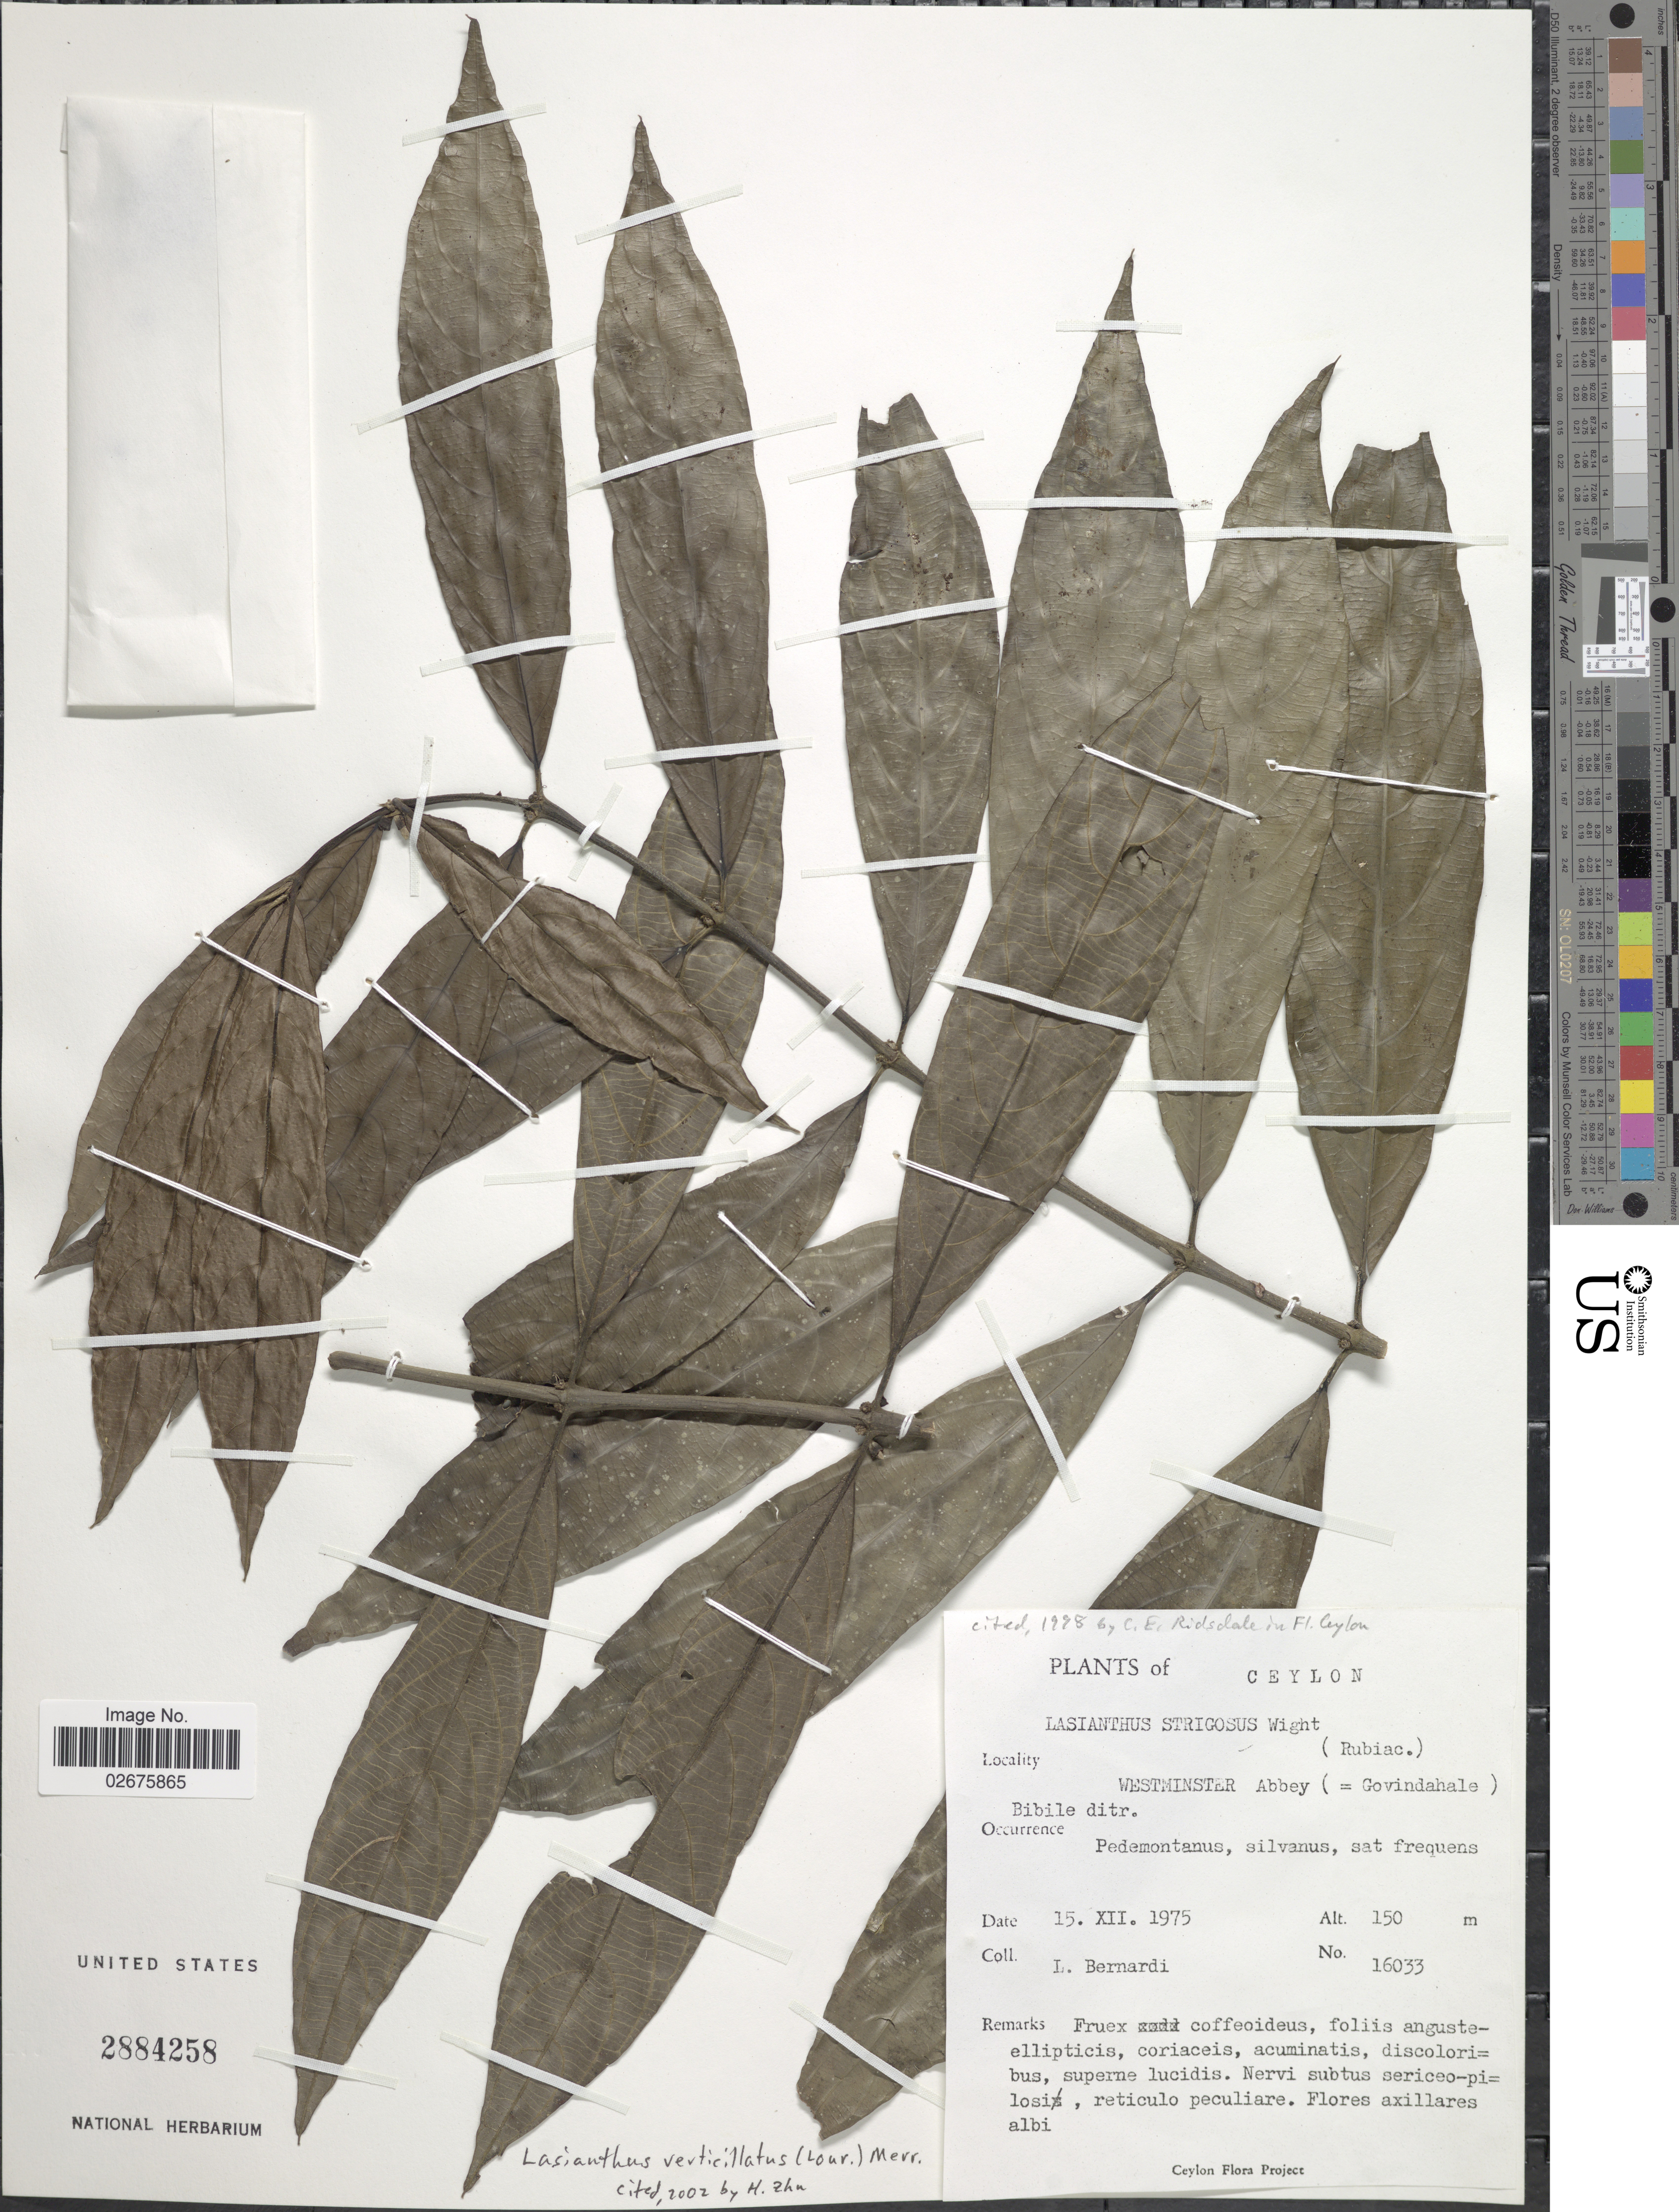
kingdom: Plantae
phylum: Tracheophyta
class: Magnoliopsida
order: Gentianales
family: Rubiaceae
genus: Lasianthus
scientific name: Lasianthus strigosus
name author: Wight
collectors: L. Bernardi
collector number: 16033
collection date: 1975-12-15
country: Sri Lanka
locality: Ceylon, Westminster Abbey (=Govindahale) Bibile ditr, Pedemontanus, silvanus, sat frequens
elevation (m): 150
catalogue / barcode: US 2884258